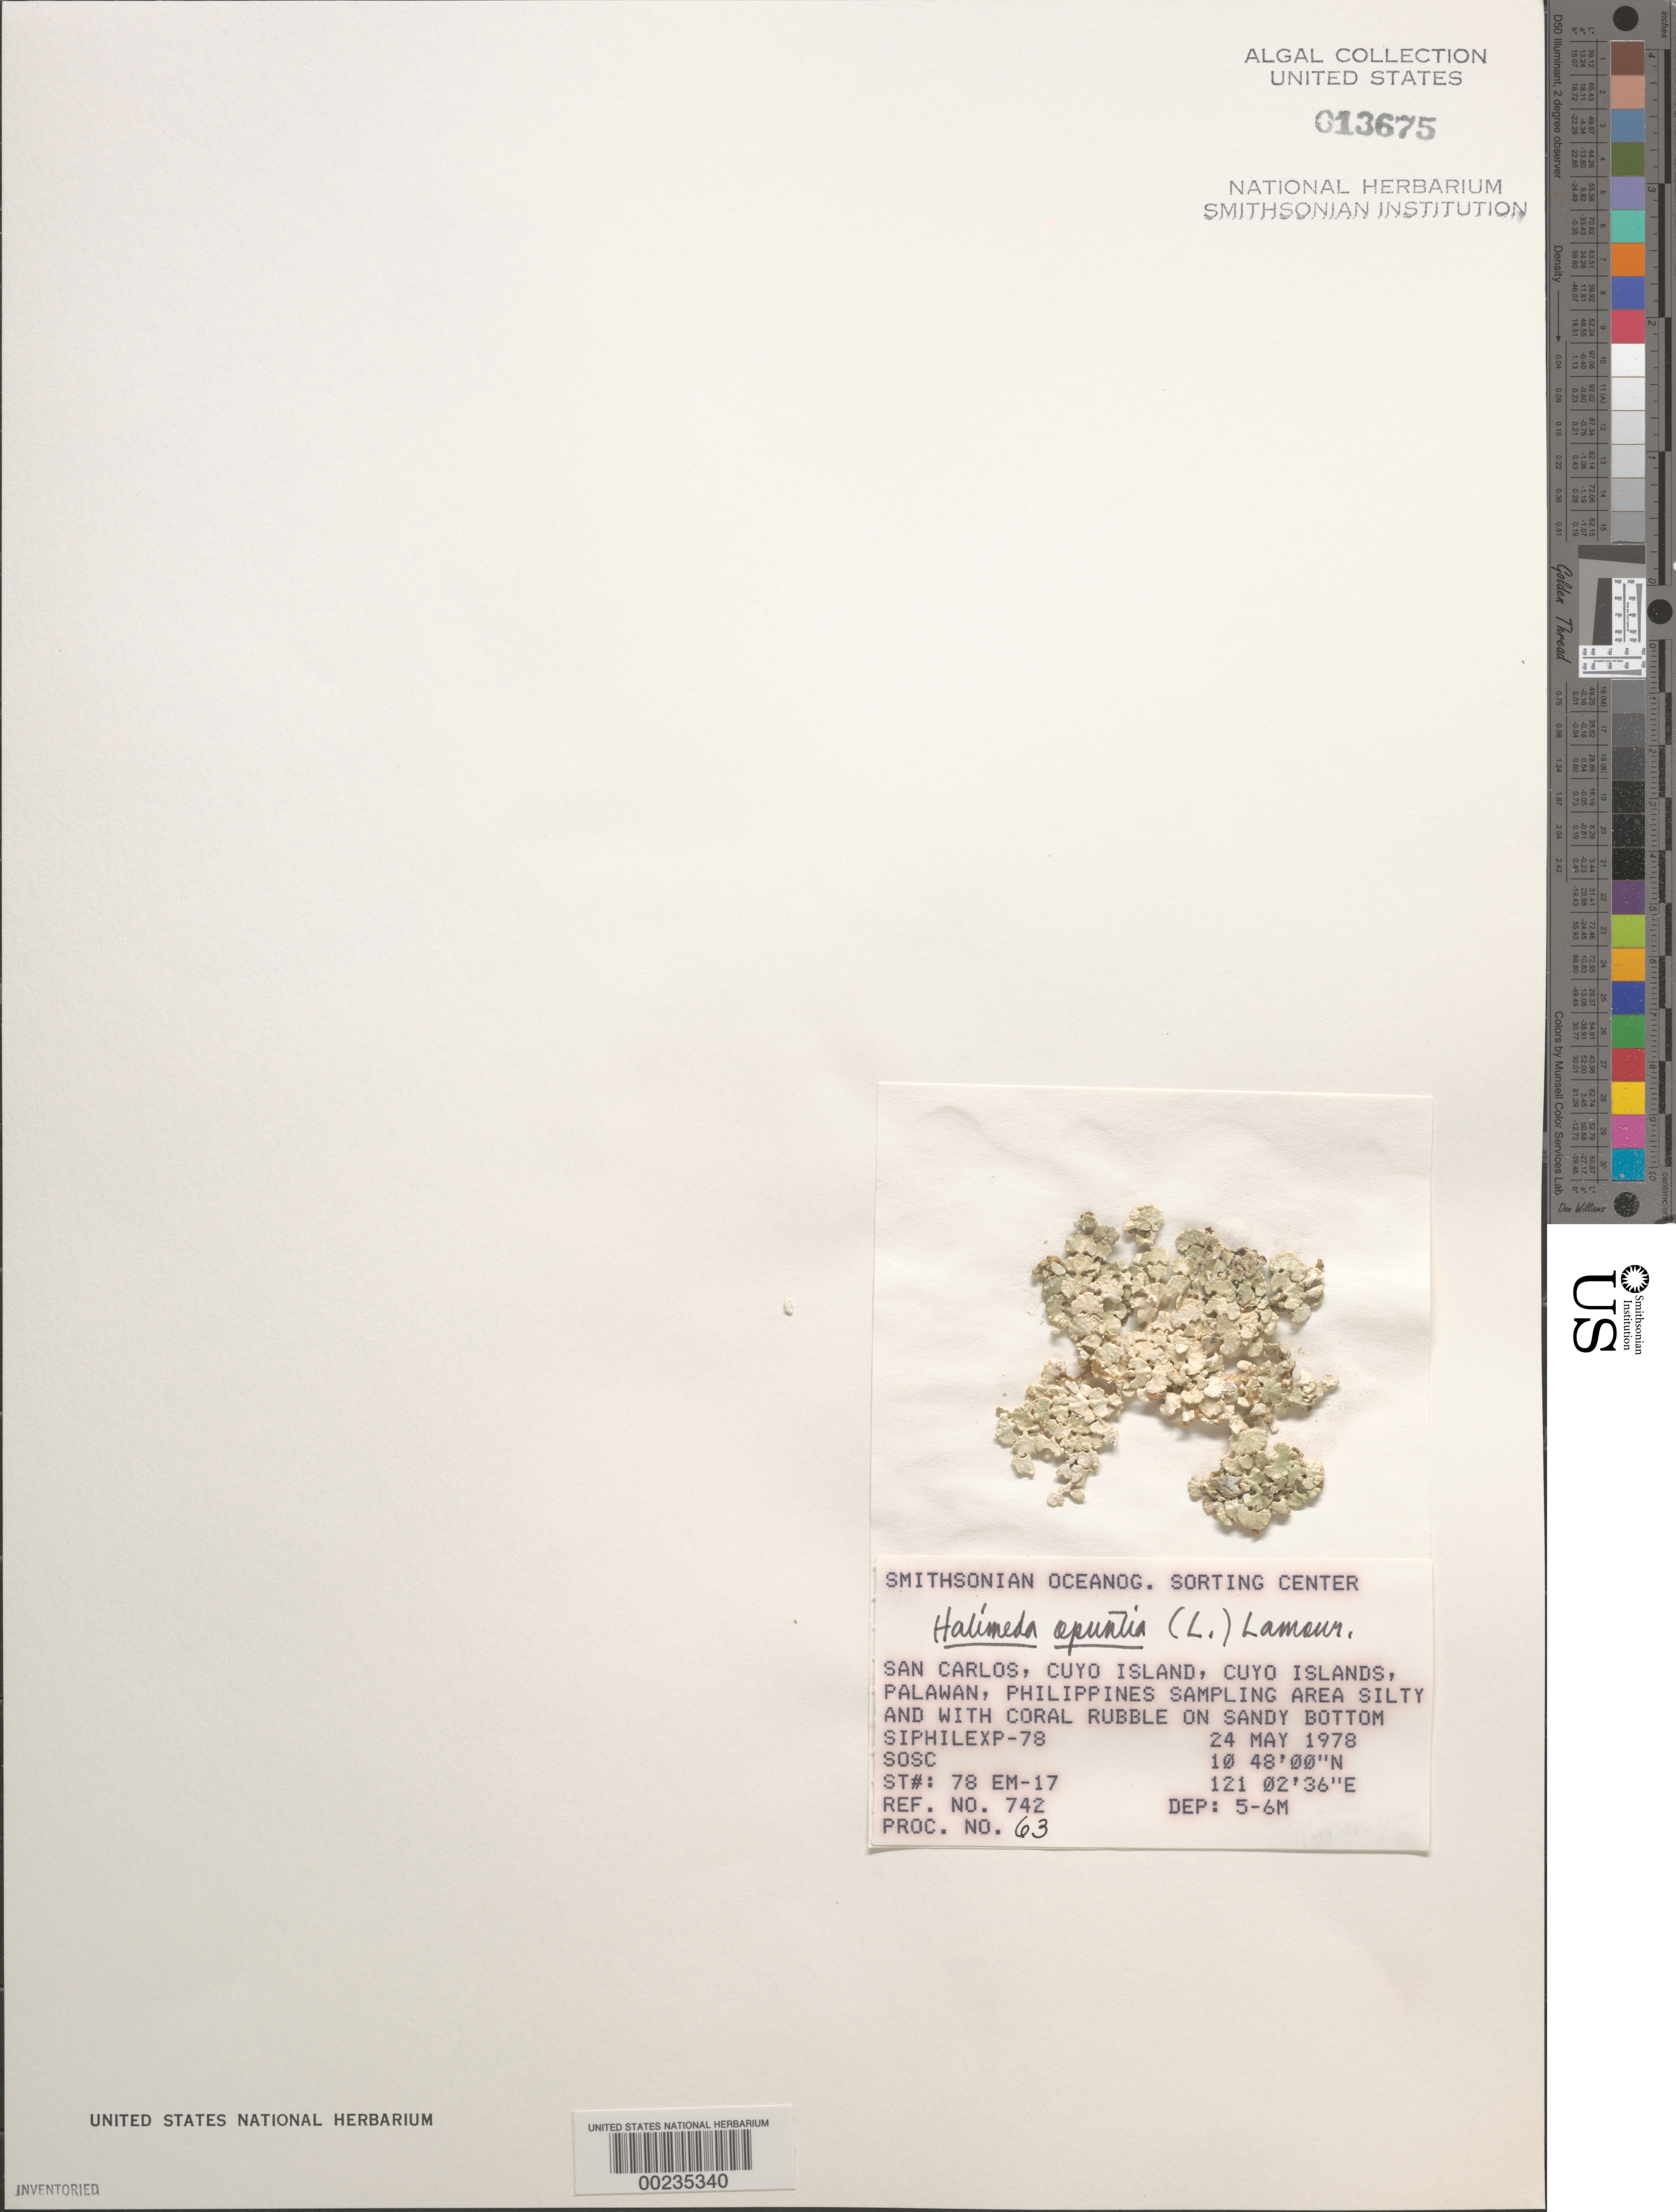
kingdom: Plantae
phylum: Chlorophyta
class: Ulvophyceae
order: Bryopsidales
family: Halimedaceae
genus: Halimeda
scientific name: Halimeda opuntia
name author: (L.) J.V.Lamouroux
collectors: SOSC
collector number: Station 78 Em-17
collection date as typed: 24 May 1978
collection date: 1978-05-24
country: Philippines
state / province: Mimaropa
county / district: Palawan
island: Cuyo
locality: San Carlos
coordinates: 10 48' 00" N, 121 02' 36" E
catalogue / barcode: US 13675